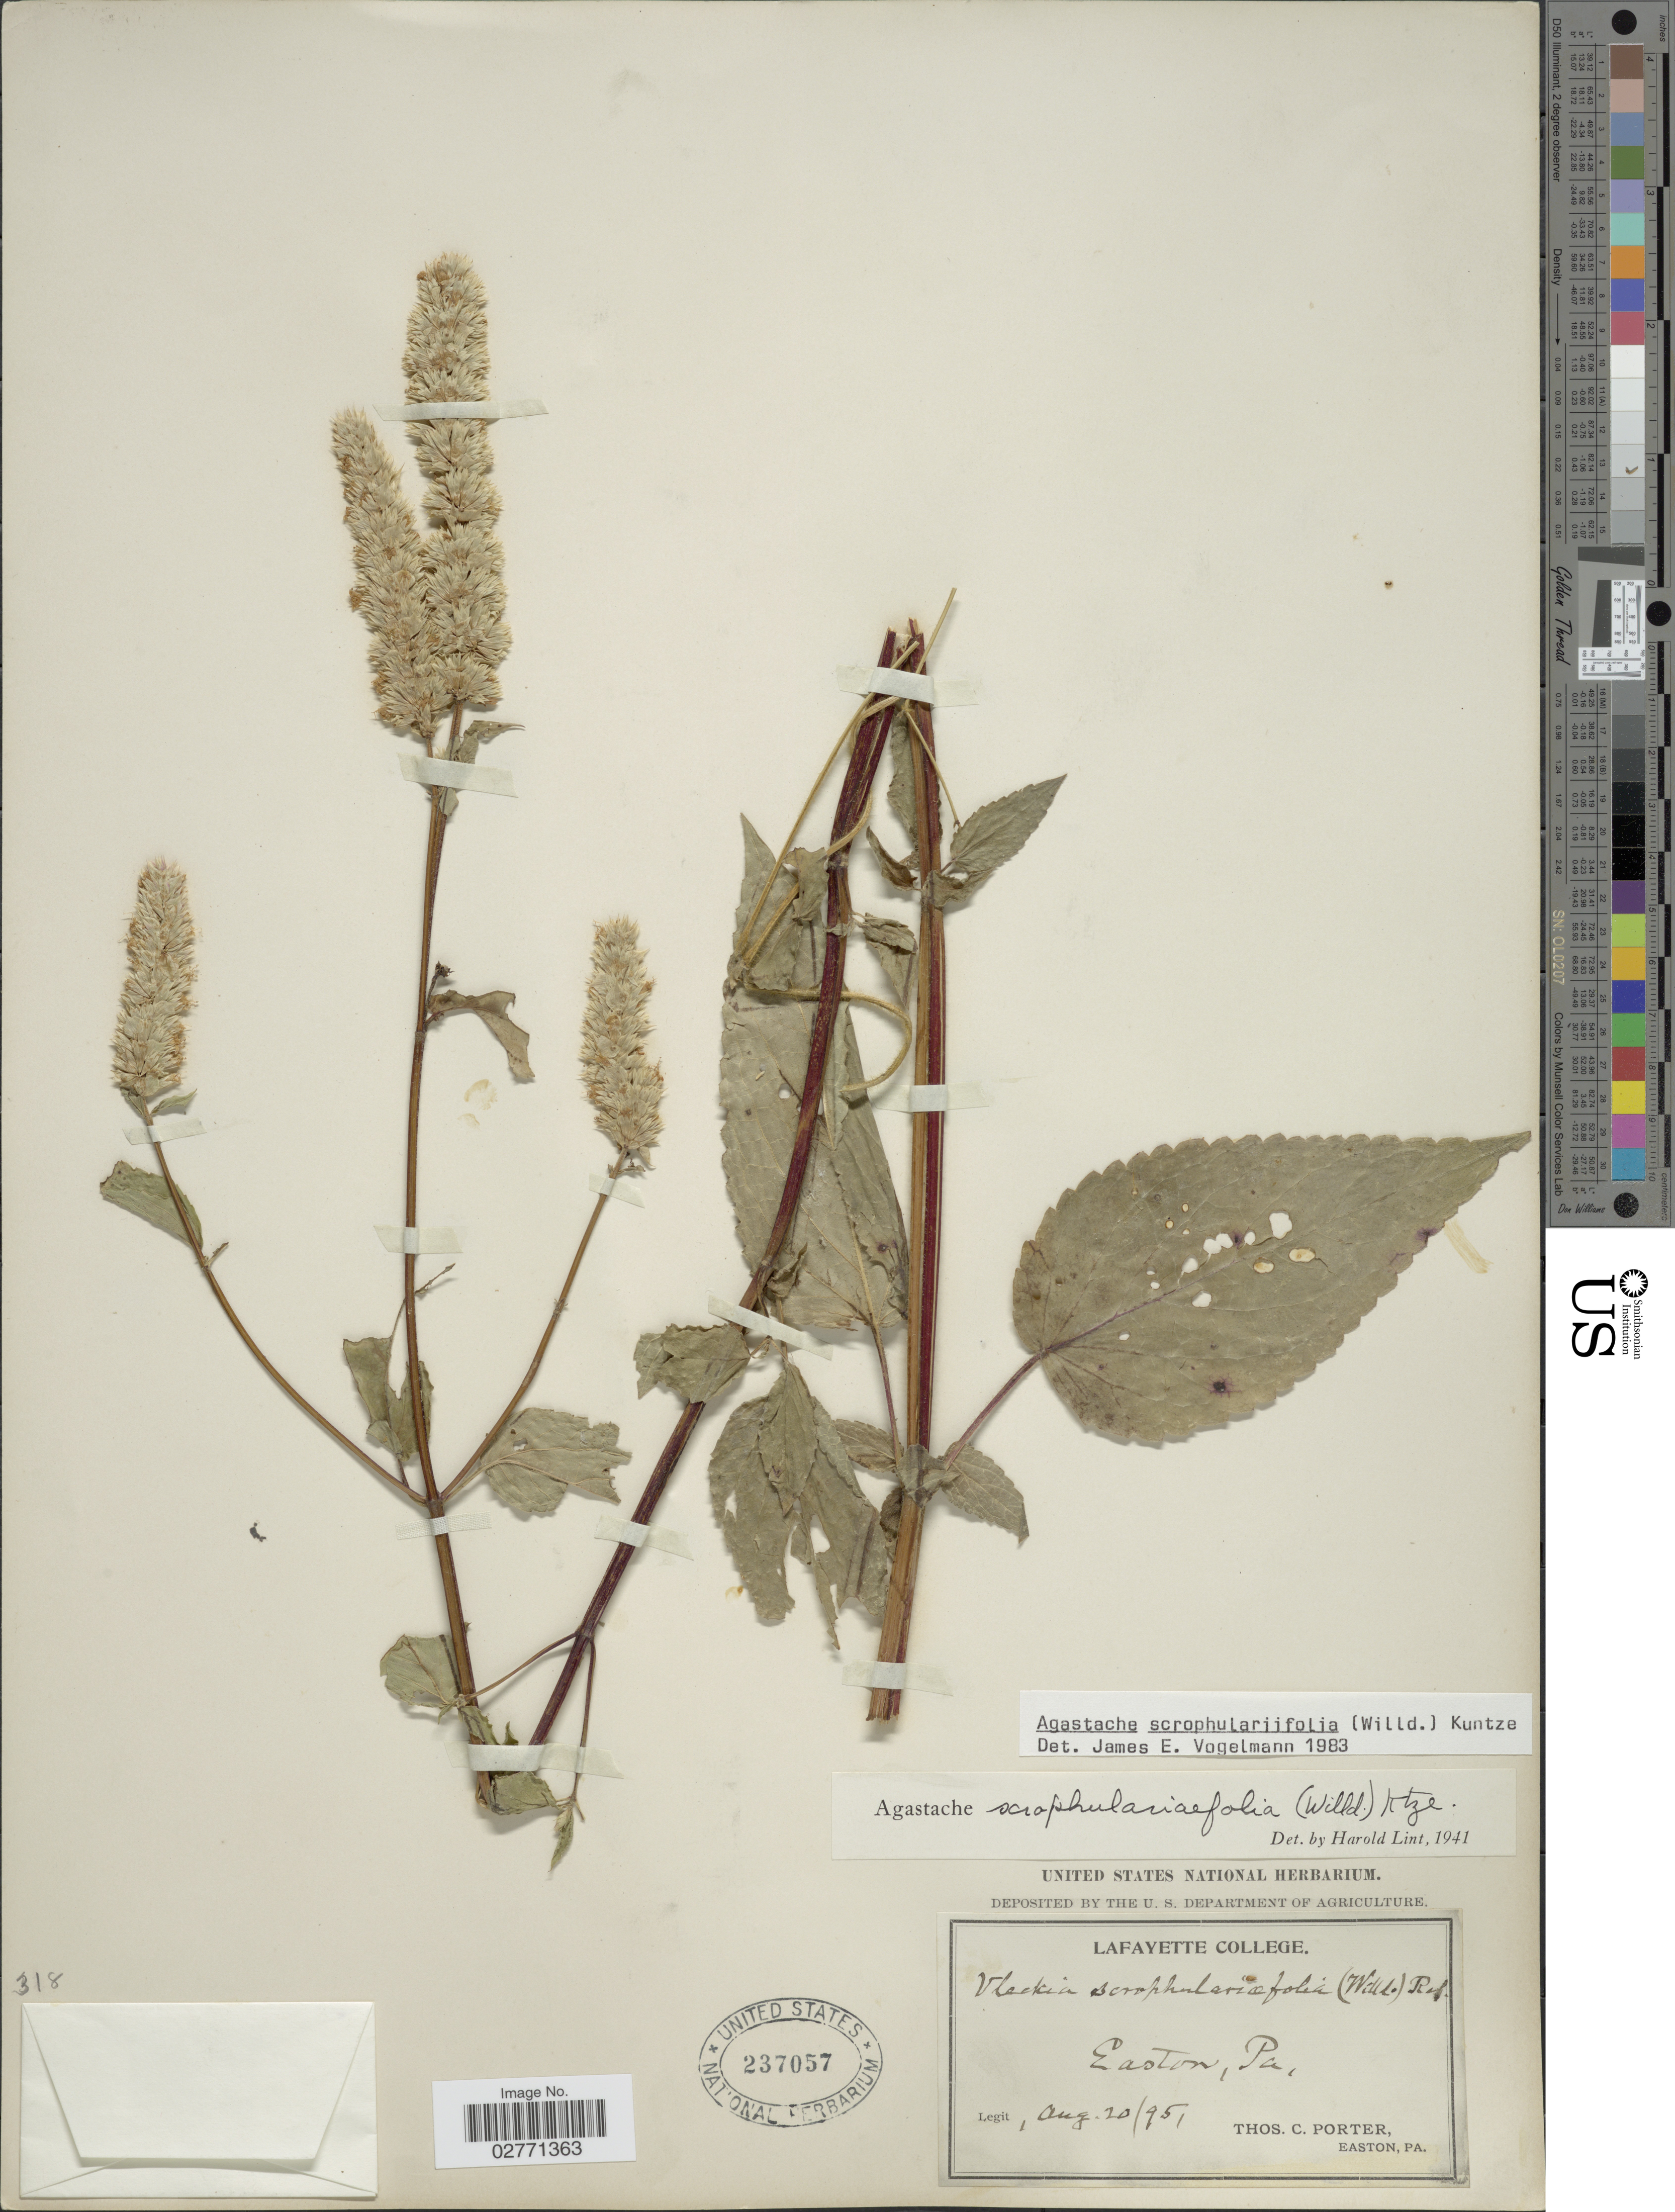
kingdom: Plantae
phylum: Tracheophyta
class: Magnoliopsida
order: Lamiales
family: Lamiaceae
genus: Agastache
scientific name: Agastache scrophulariifolia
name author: (Willd.) Kuntze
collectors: T. Porter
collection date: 1951-08-20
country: United States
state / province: Pennsylvania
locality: Easton.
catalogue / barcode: US 237057